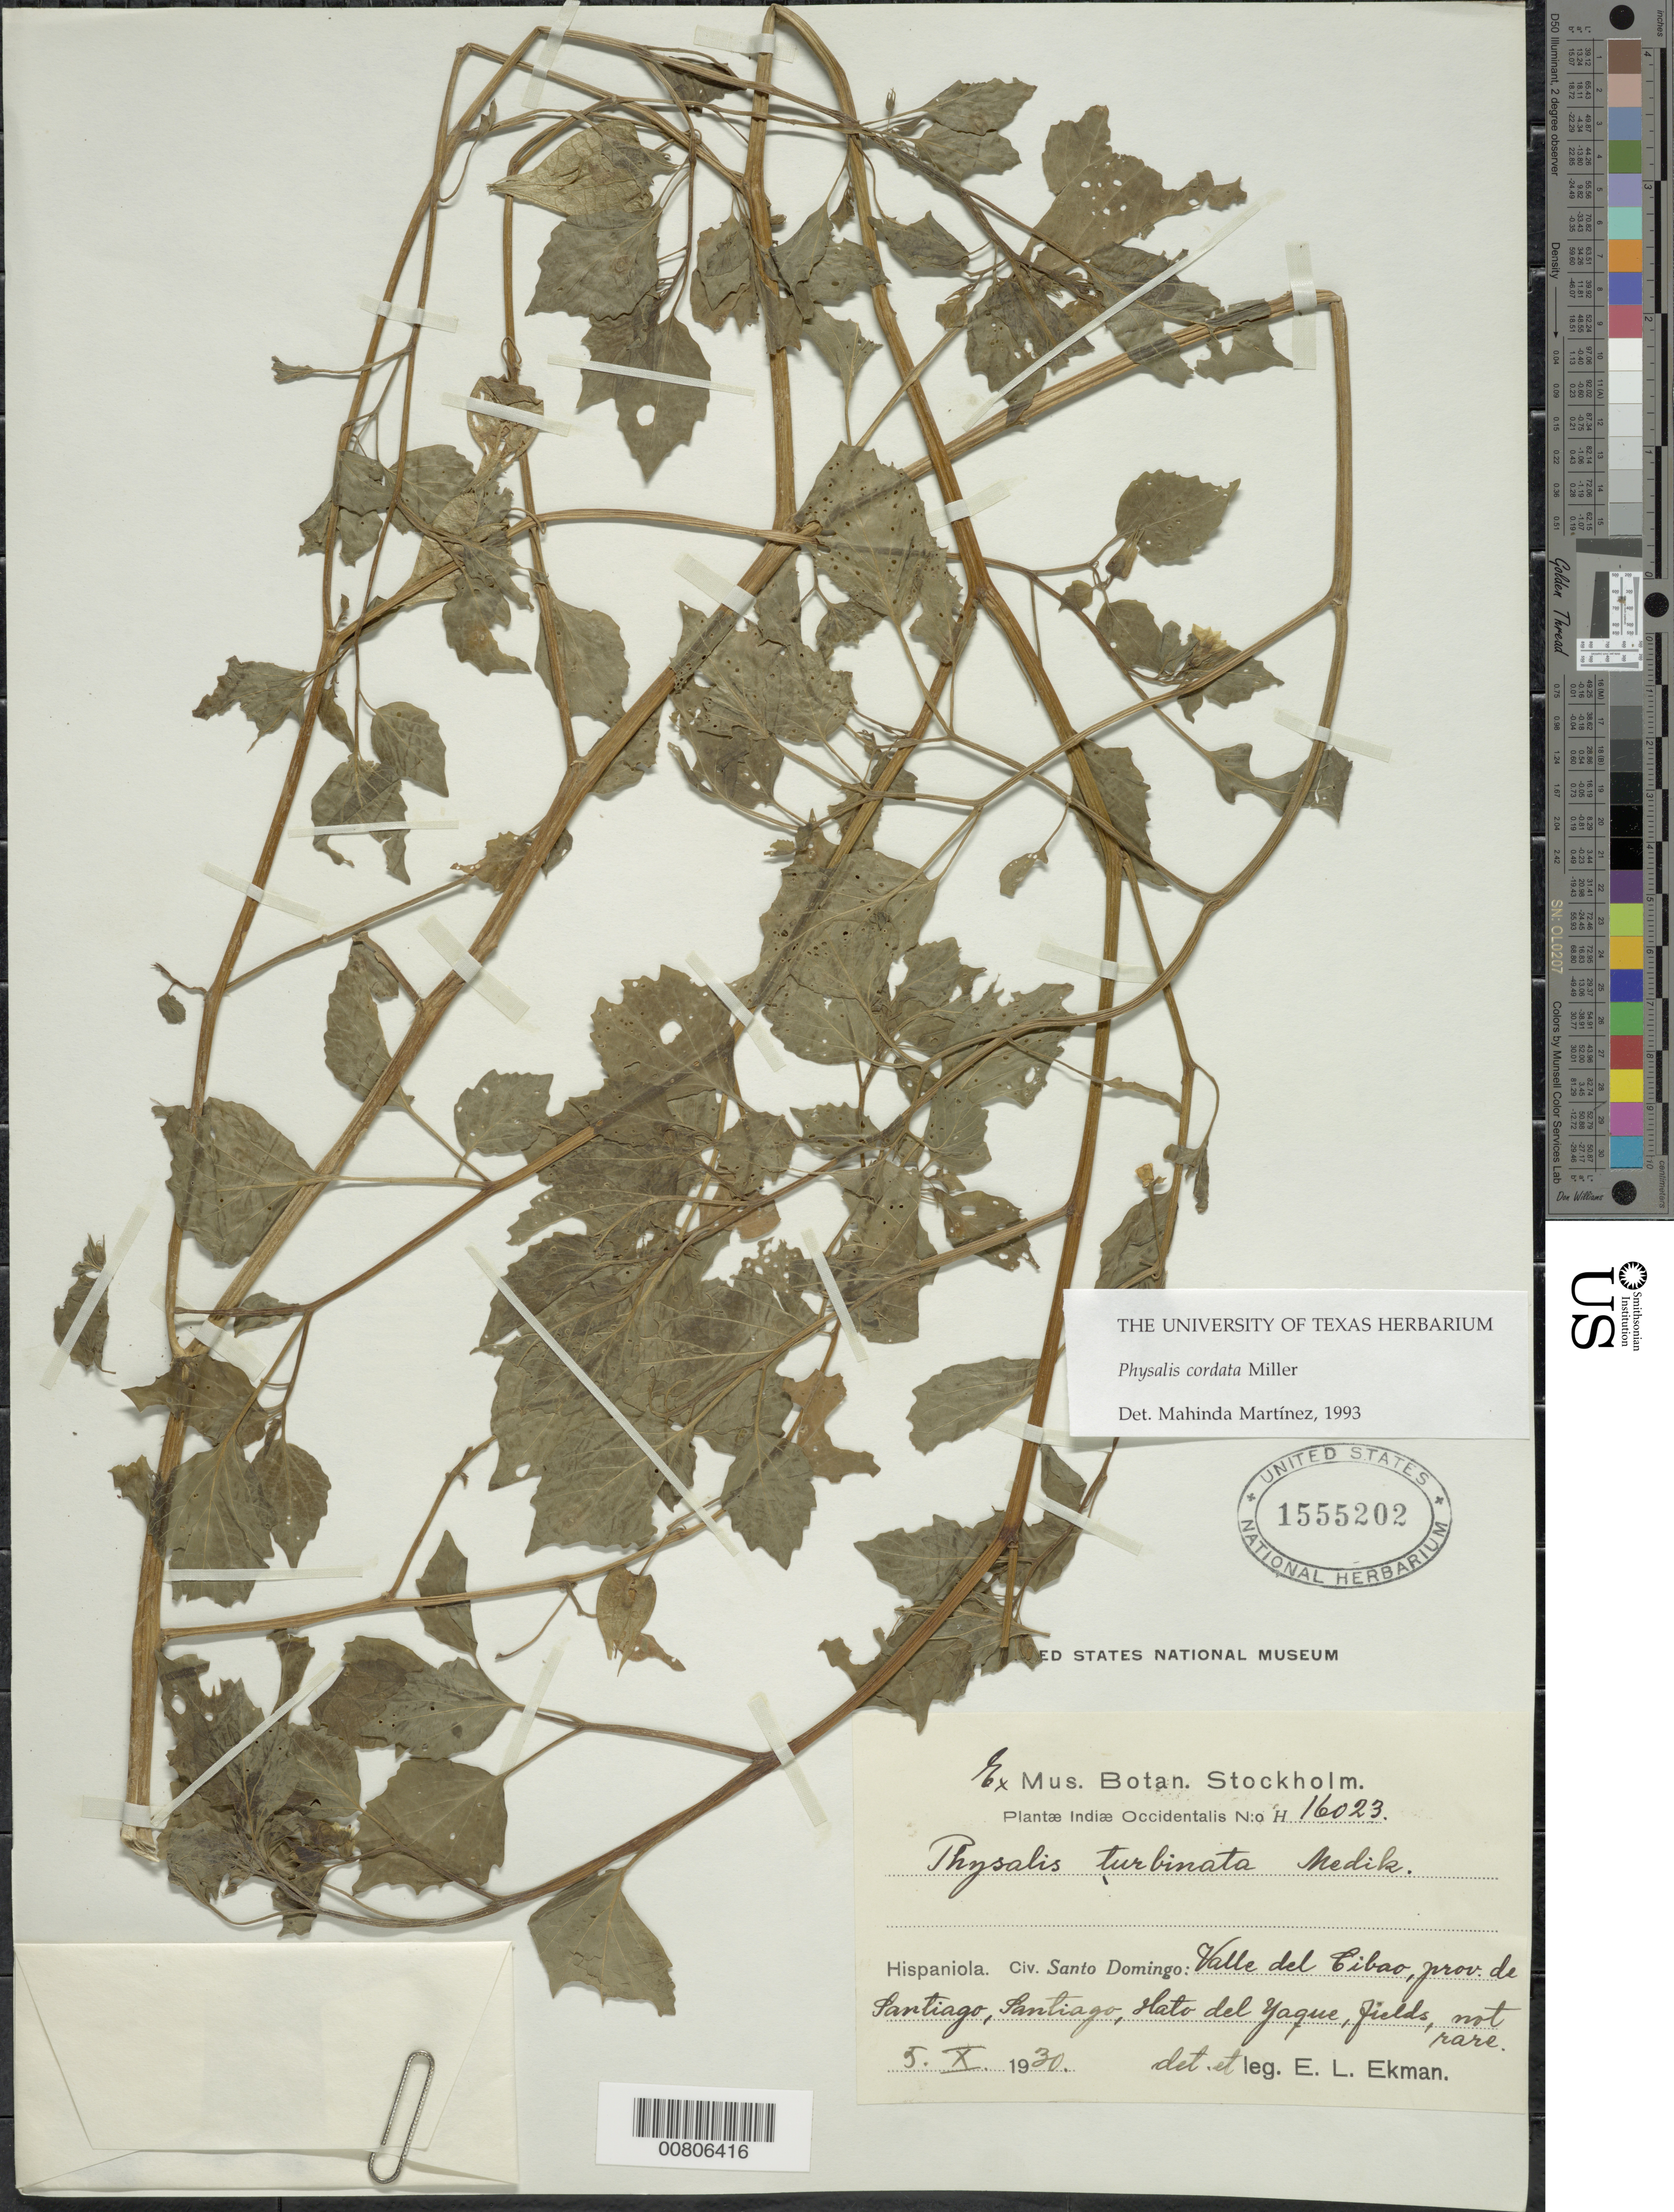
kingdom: Plantae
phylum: Tracheophyta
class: Magnoliopsida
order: Solanales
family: Solanaceae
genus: Physalis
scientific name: Physalis cordata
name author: Mill.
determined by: Martinez, M.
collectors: E. L. Ekman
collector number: H 16023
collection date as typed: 05 Oct 1930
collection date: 1930-10-05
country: Dominican Republic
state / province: Santiago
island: Hispaniola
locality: Valle del Cibao, Santiago, Hato del Yaque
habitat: Fields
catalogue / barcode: US 1555202